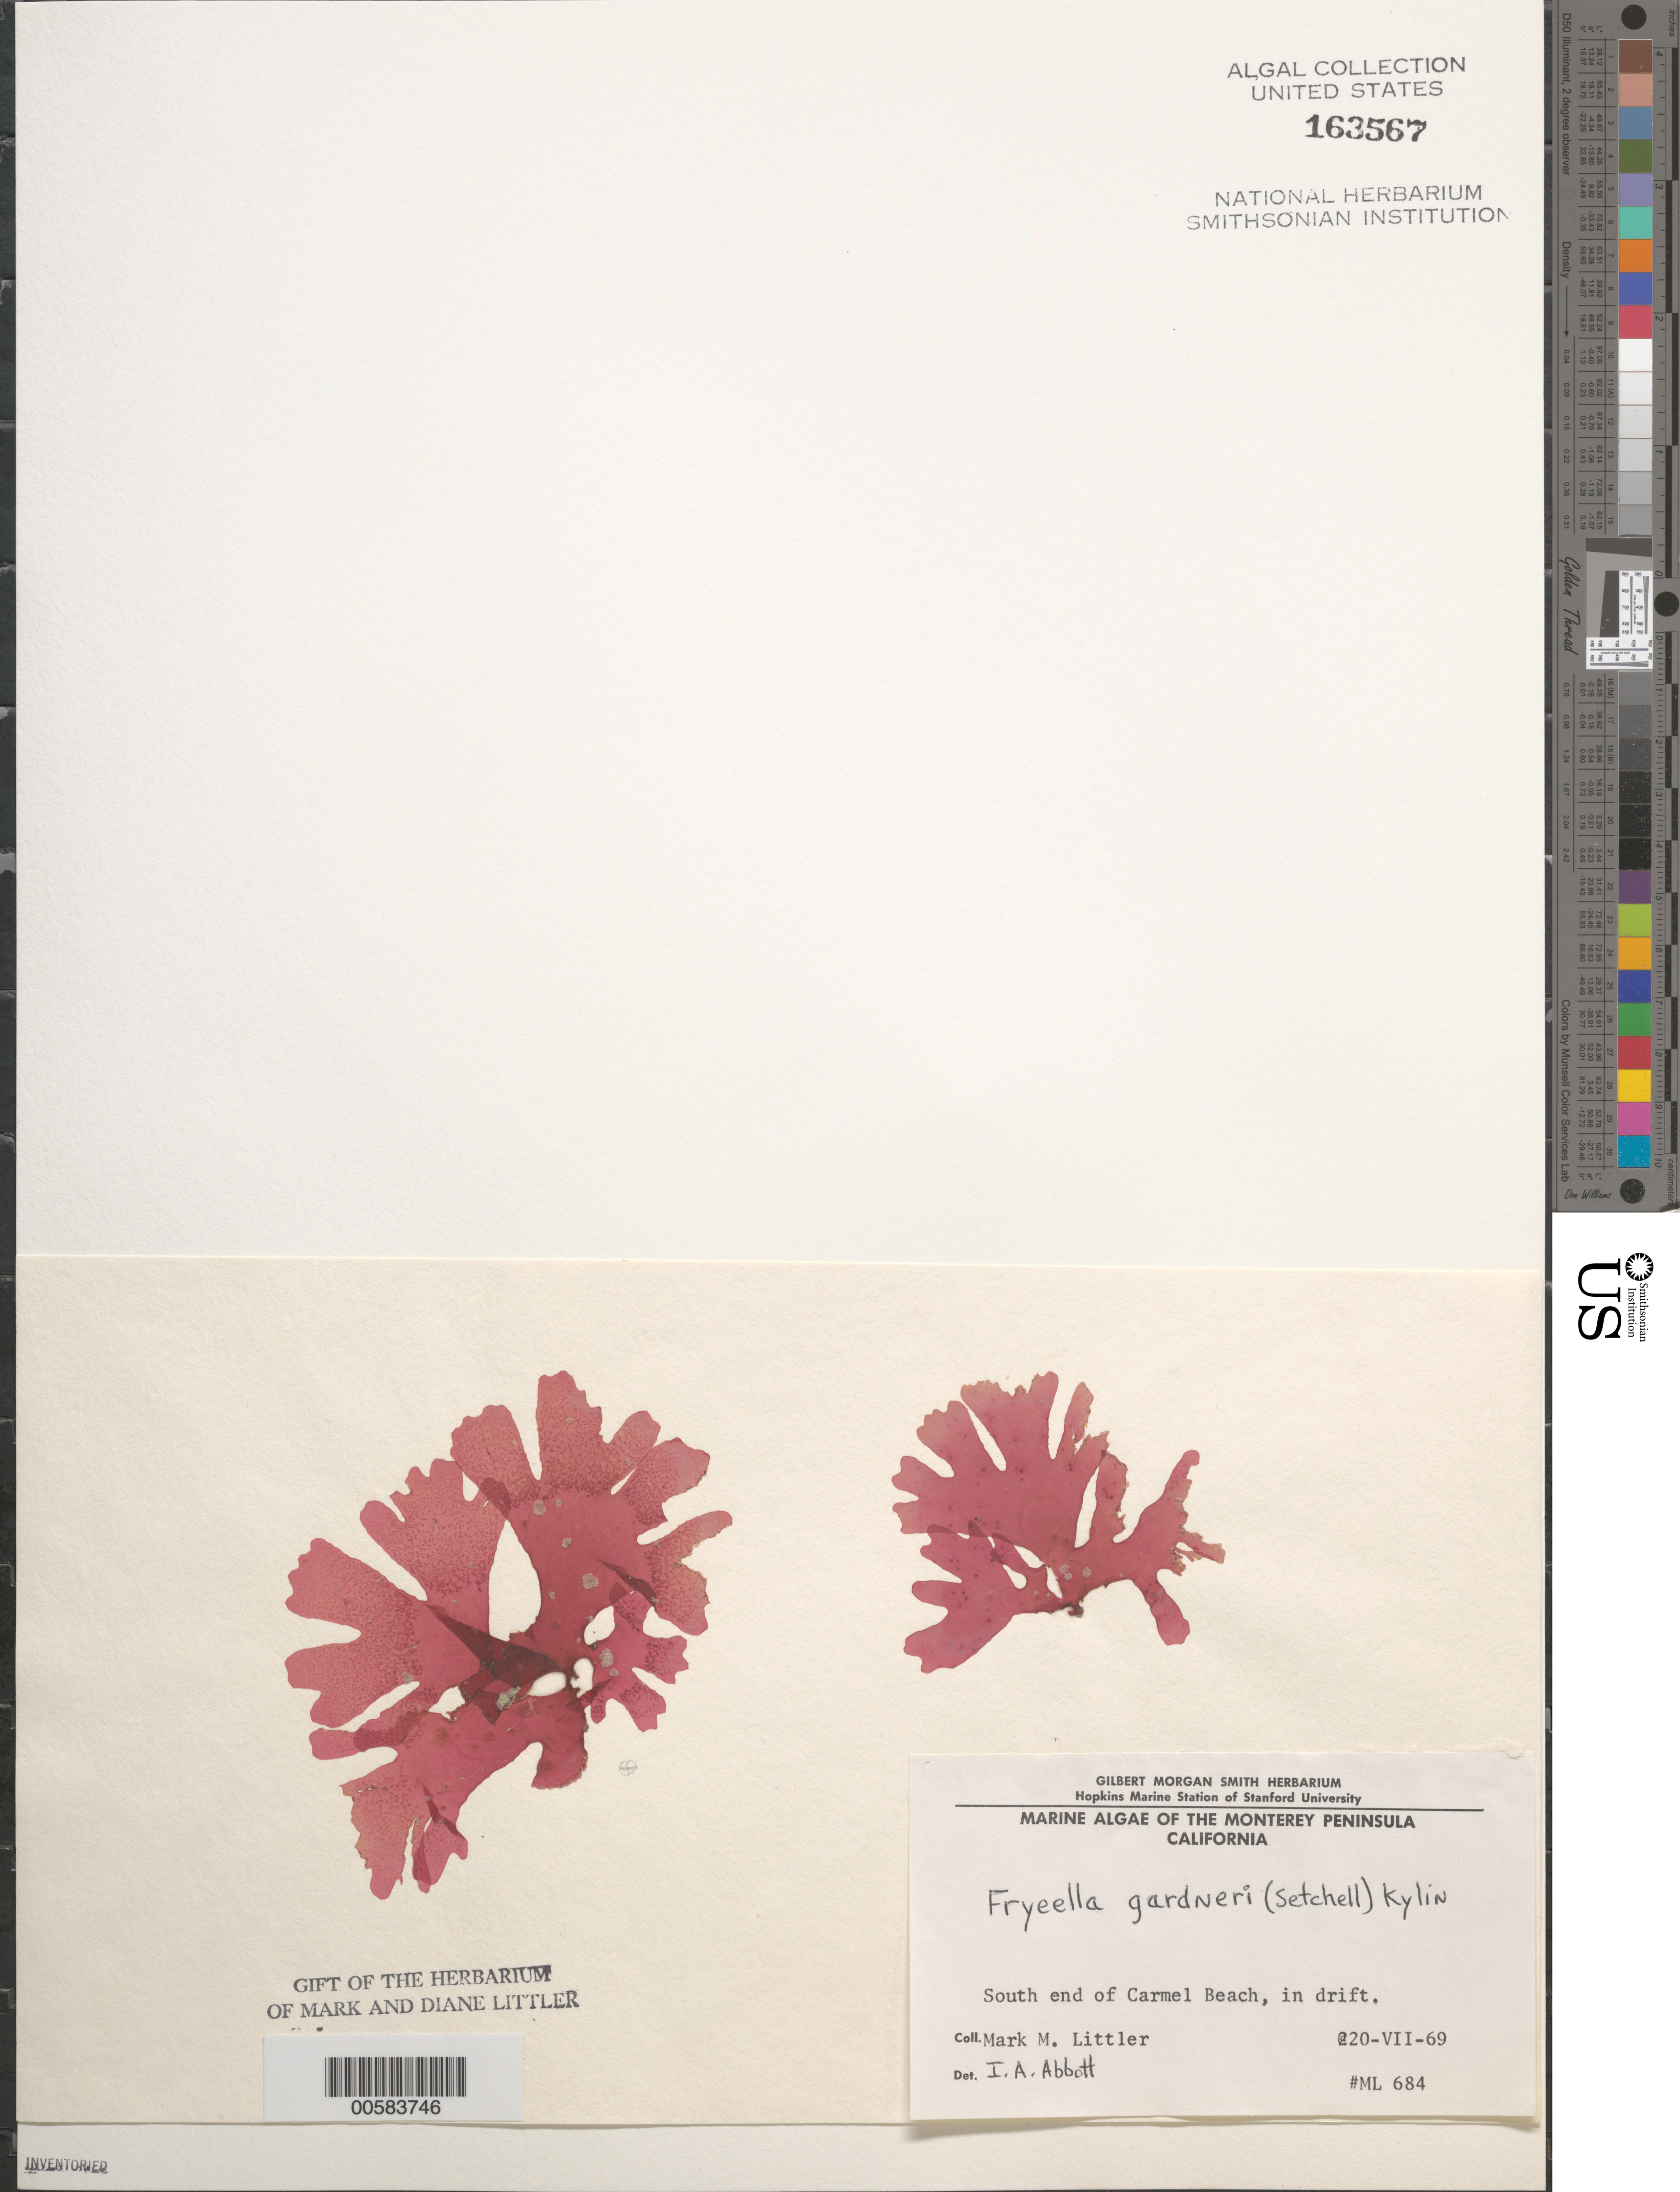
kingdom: Plantae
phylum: Rhodophyta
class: Florideophyceae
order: Rhodymeniales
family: Fryeellaceae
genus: Fryeella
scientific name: Fryeella gardneri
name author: (Setch.) Kylin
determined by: Abbott, Isabella A.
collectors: M. M. Littler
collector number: ML 684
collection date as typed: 20 Jul 1969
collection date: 1969-07-20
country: United States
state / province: California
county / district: Monterey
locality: Carmel Beach, south end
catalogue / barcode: US 163567